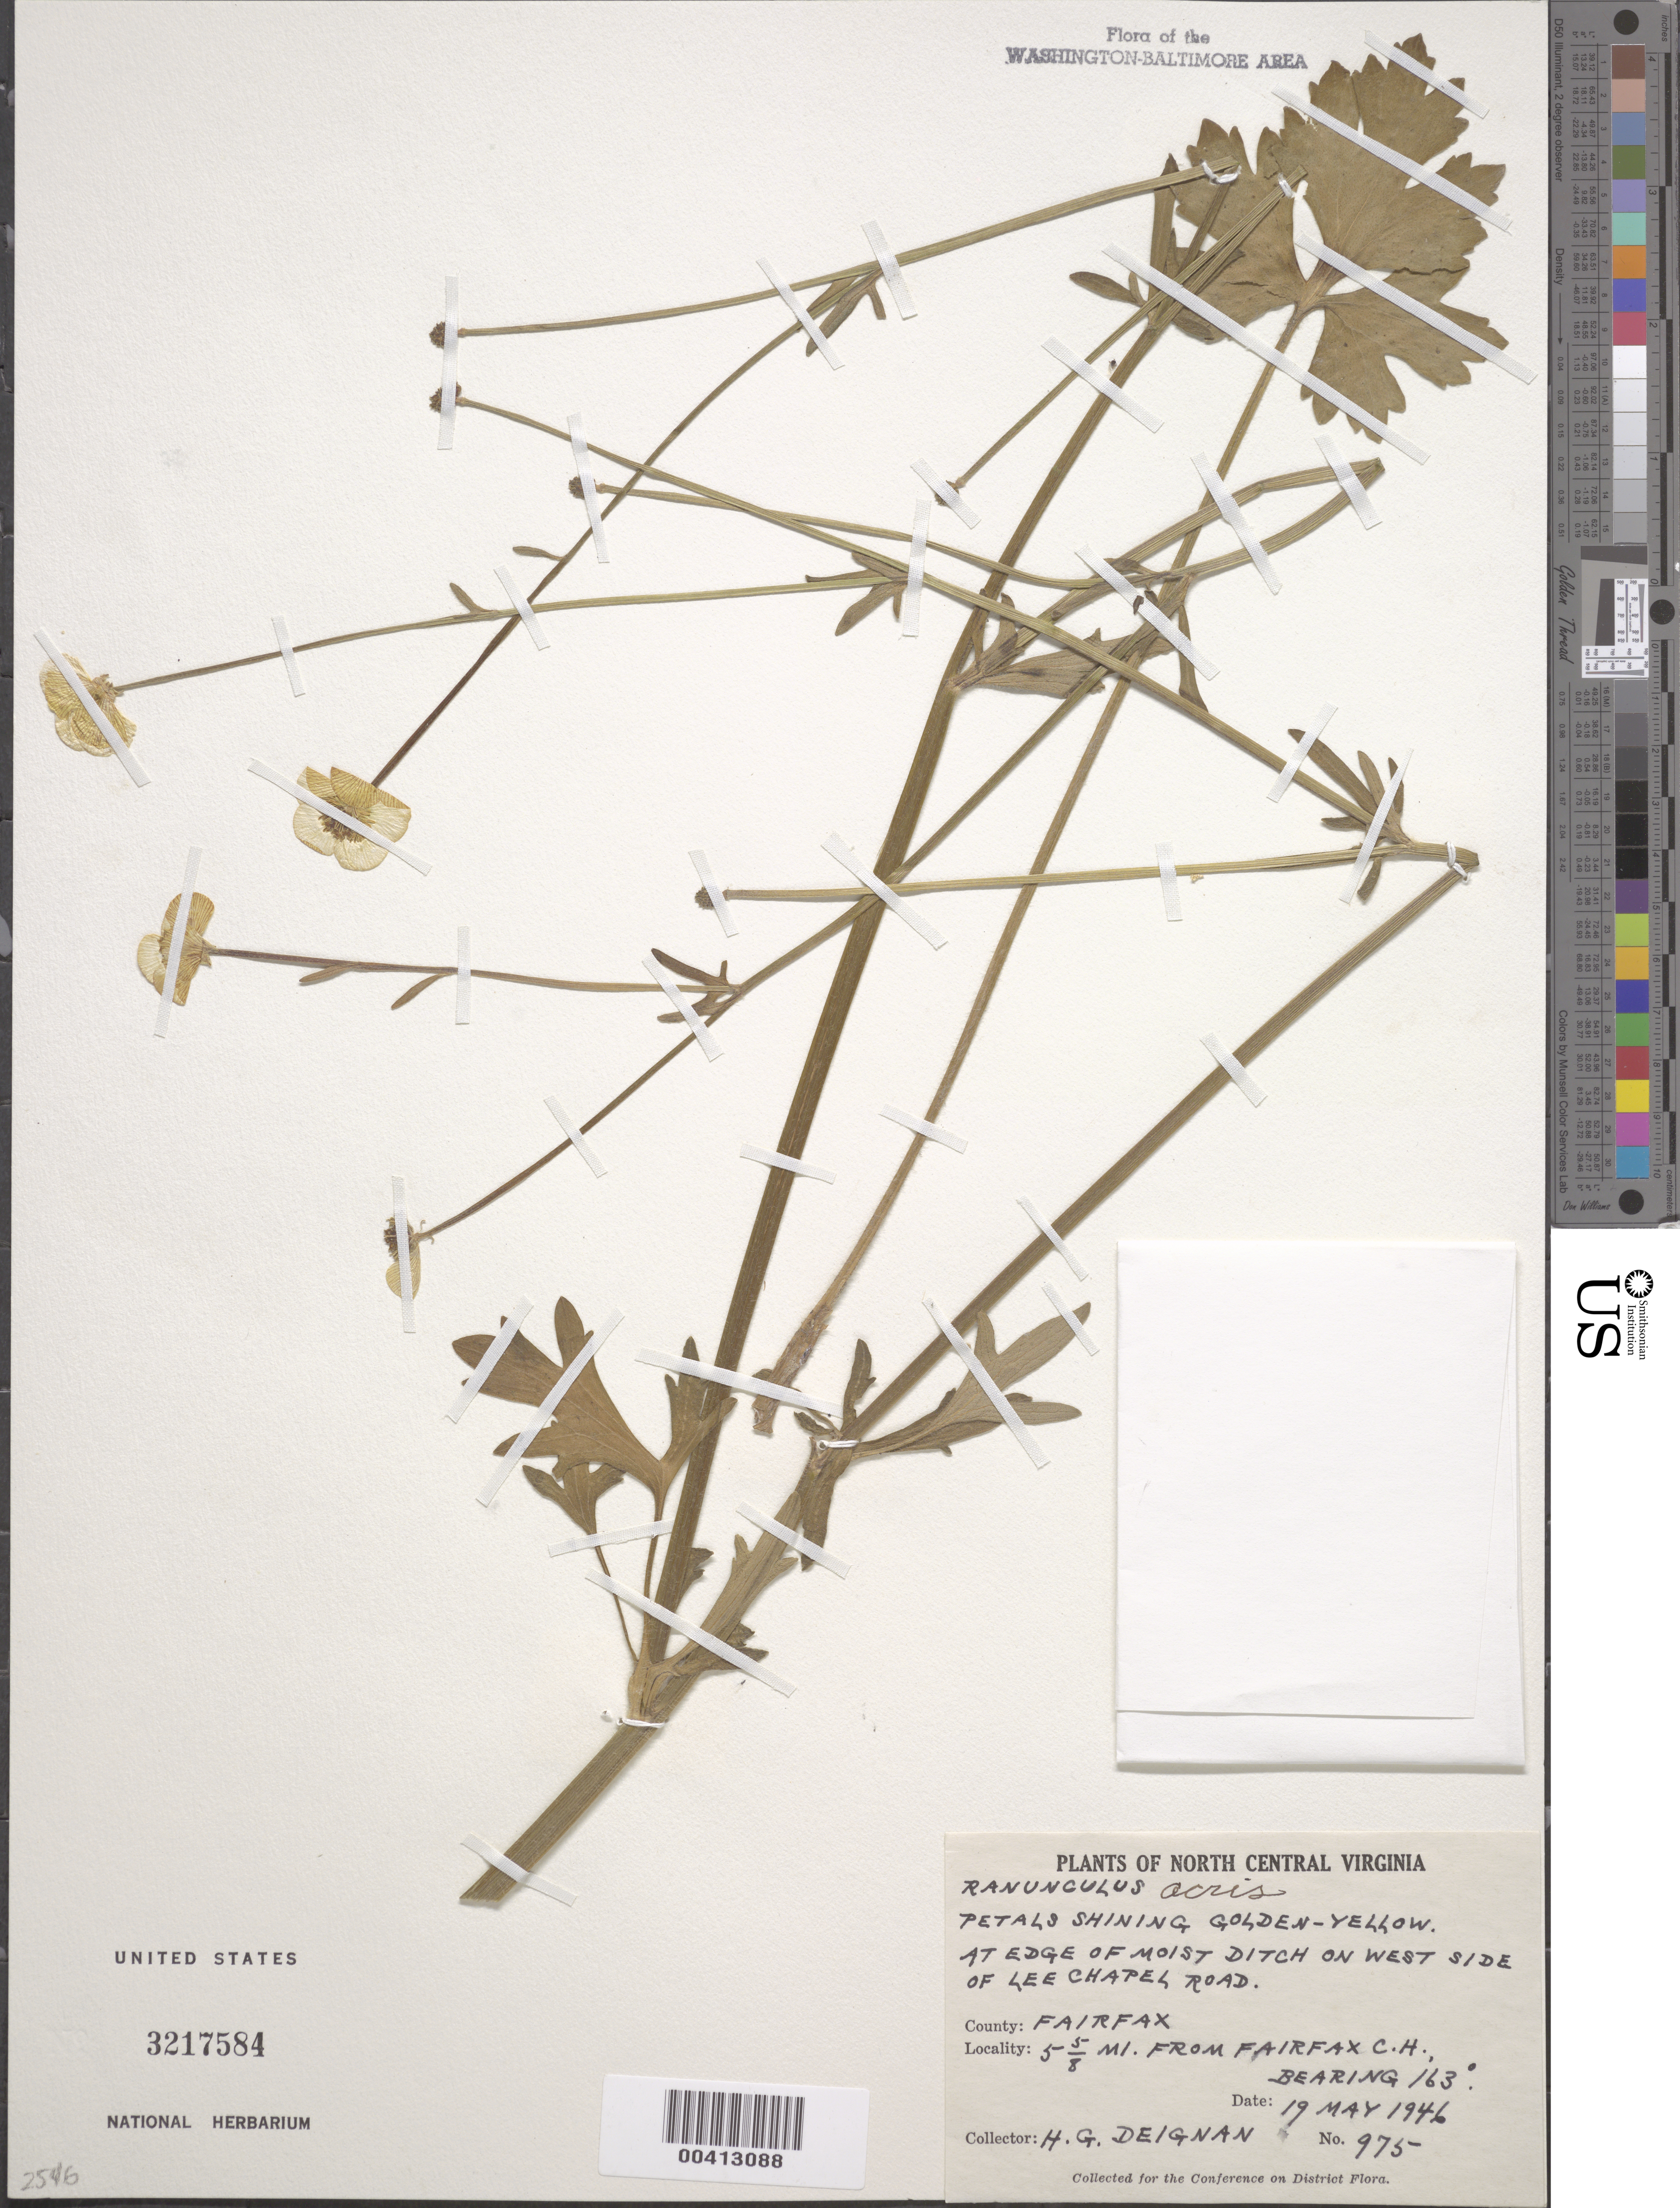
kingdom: Plantae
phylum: Tracheophyta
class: Magnoliopsida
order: Ranunculales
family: Ranunculaceae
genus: Ranunculus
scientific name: Ranunculus acris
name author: L.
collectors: H. Deignan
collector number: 975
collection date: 1946-05-19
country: United States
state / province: Virginia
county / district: Fairfax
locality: At edge of moist ditch on west side of Lee Chapel Road. County: Fairfax, 5 5/8 mi. from Farifax C.H., Bearing 163°.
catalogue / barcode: US 3217584